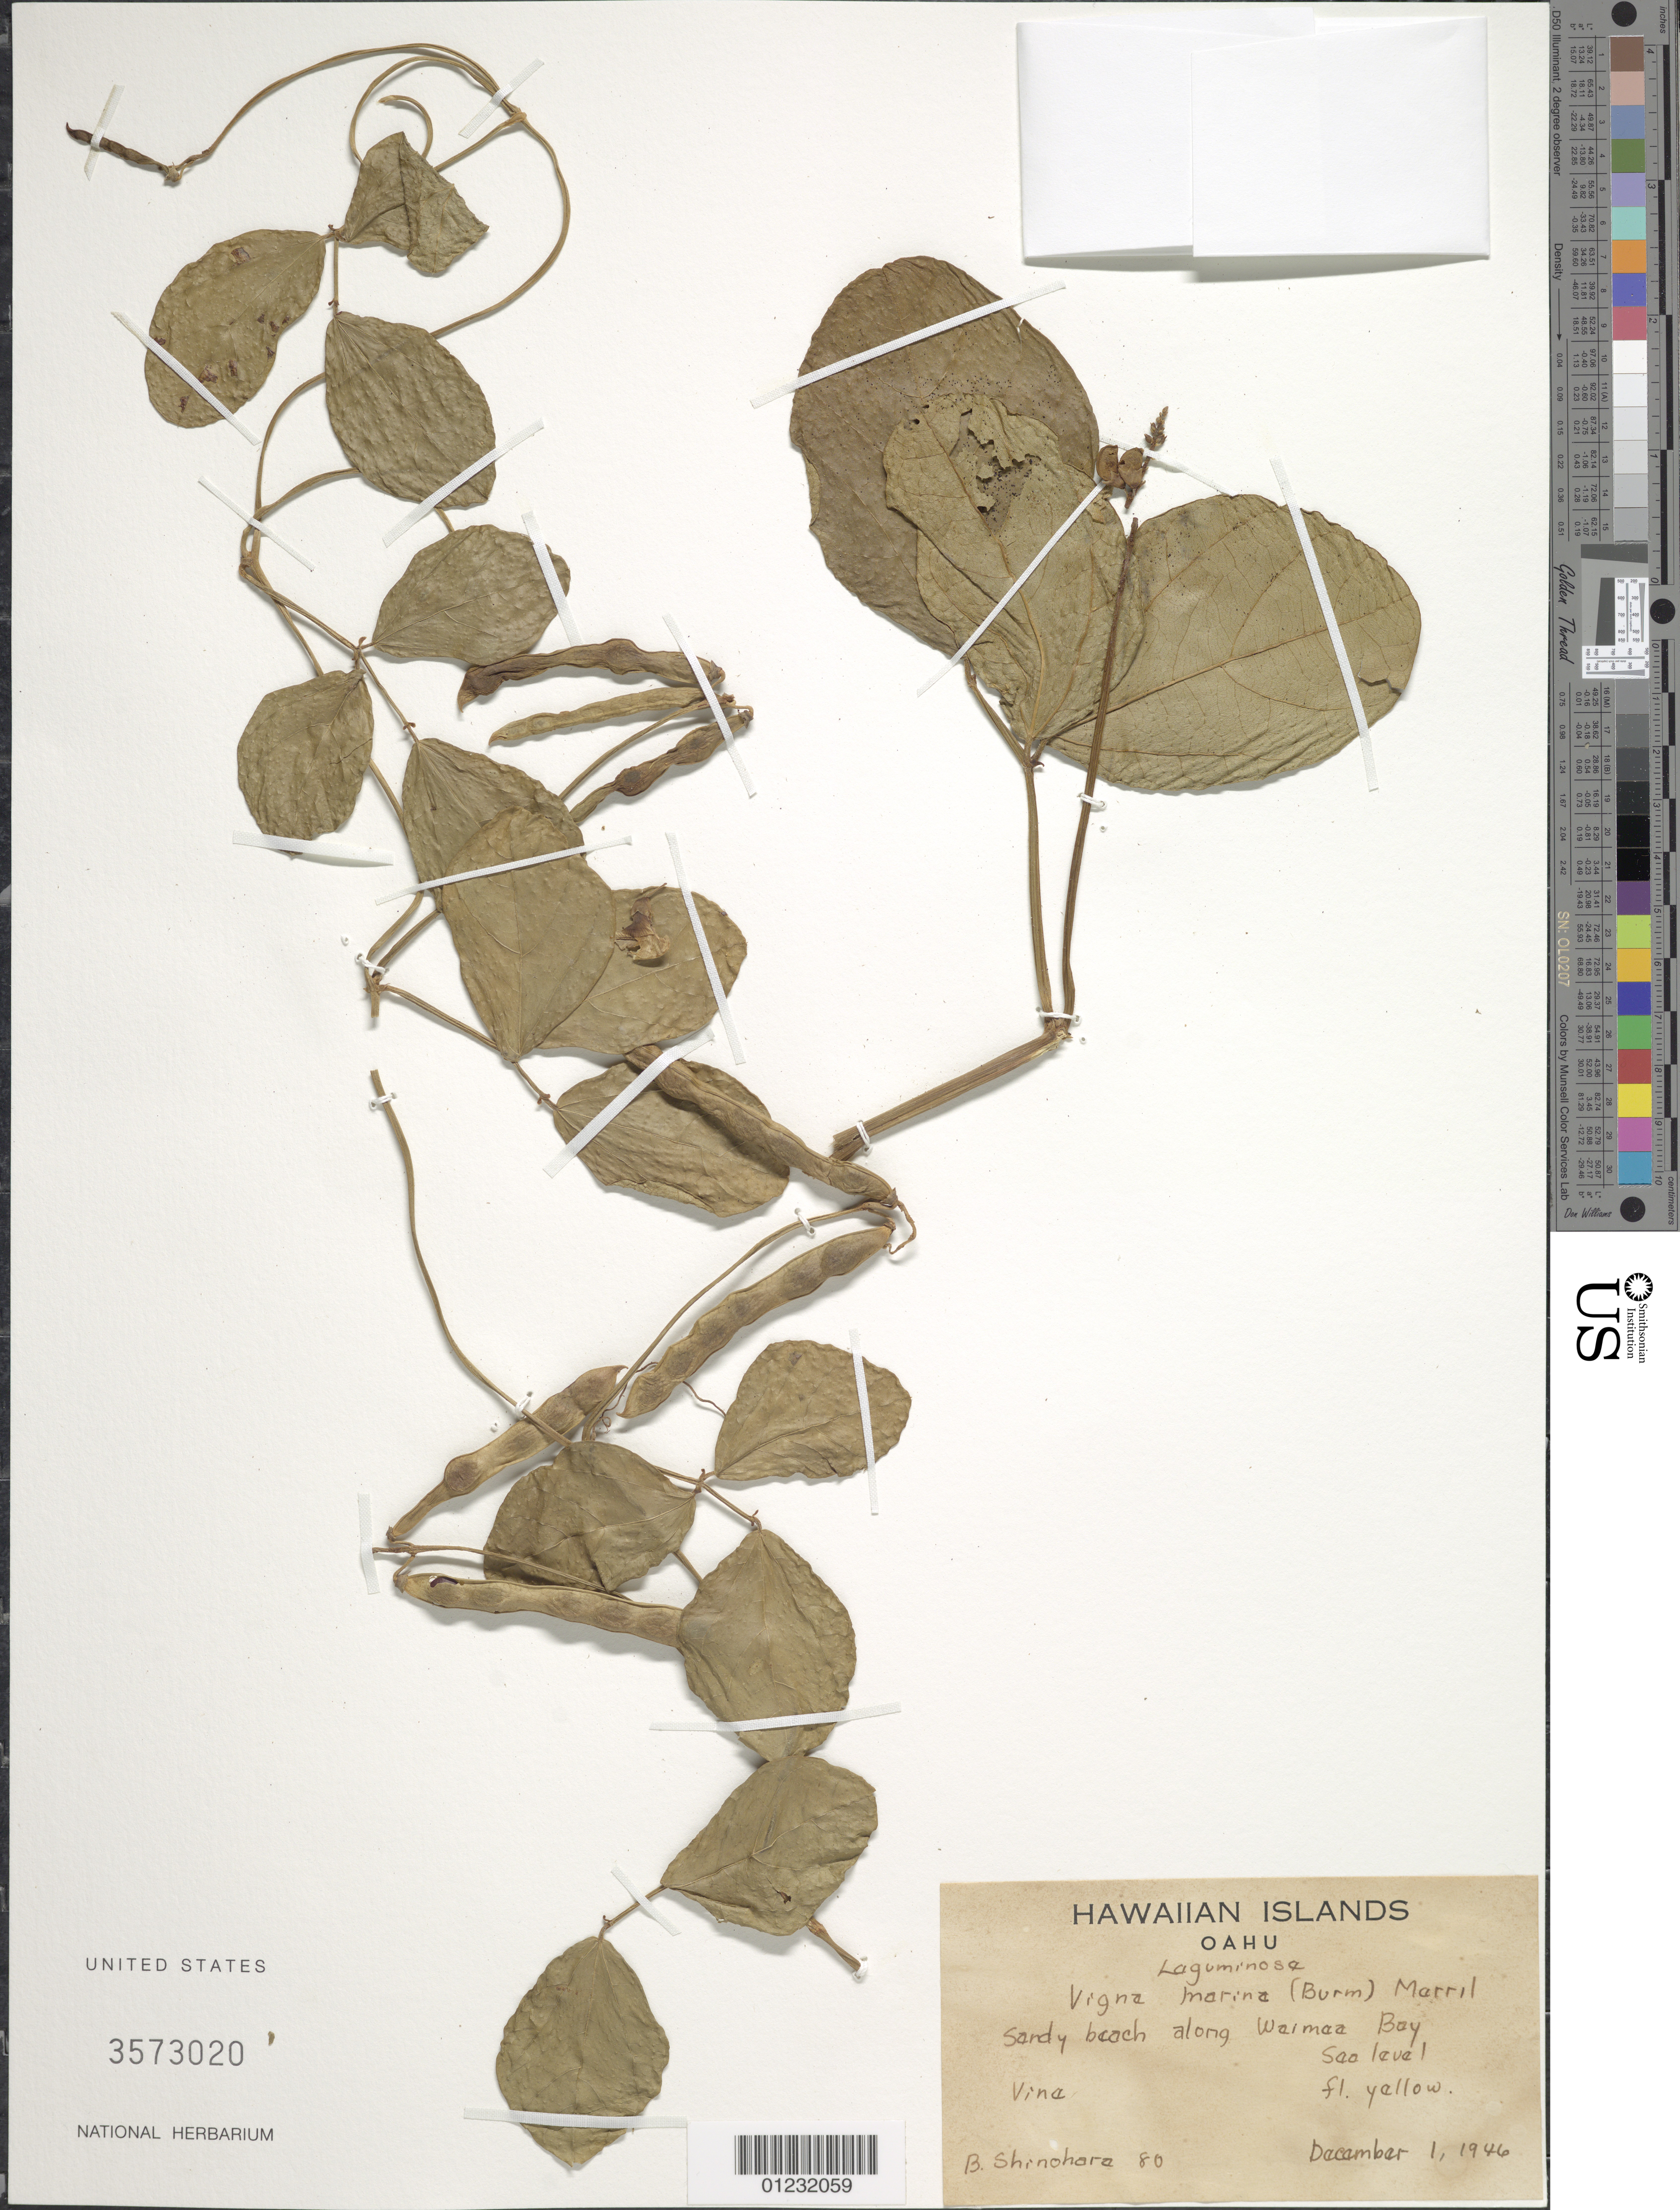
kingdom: Plantae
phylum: Tracheophyta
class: Magnoliopsida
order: Fabales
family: Fabaceae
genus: Vigna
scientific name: Vigna marina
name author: (Burm.) Merr.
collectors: B. Shinohara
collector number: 80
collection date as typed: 1 Dec 1946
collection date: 1946-12-01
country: United States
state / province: Hawaii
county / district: Kauai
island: Oahu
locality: Sandy shores at Waimea Bay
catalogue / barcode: US 3573020